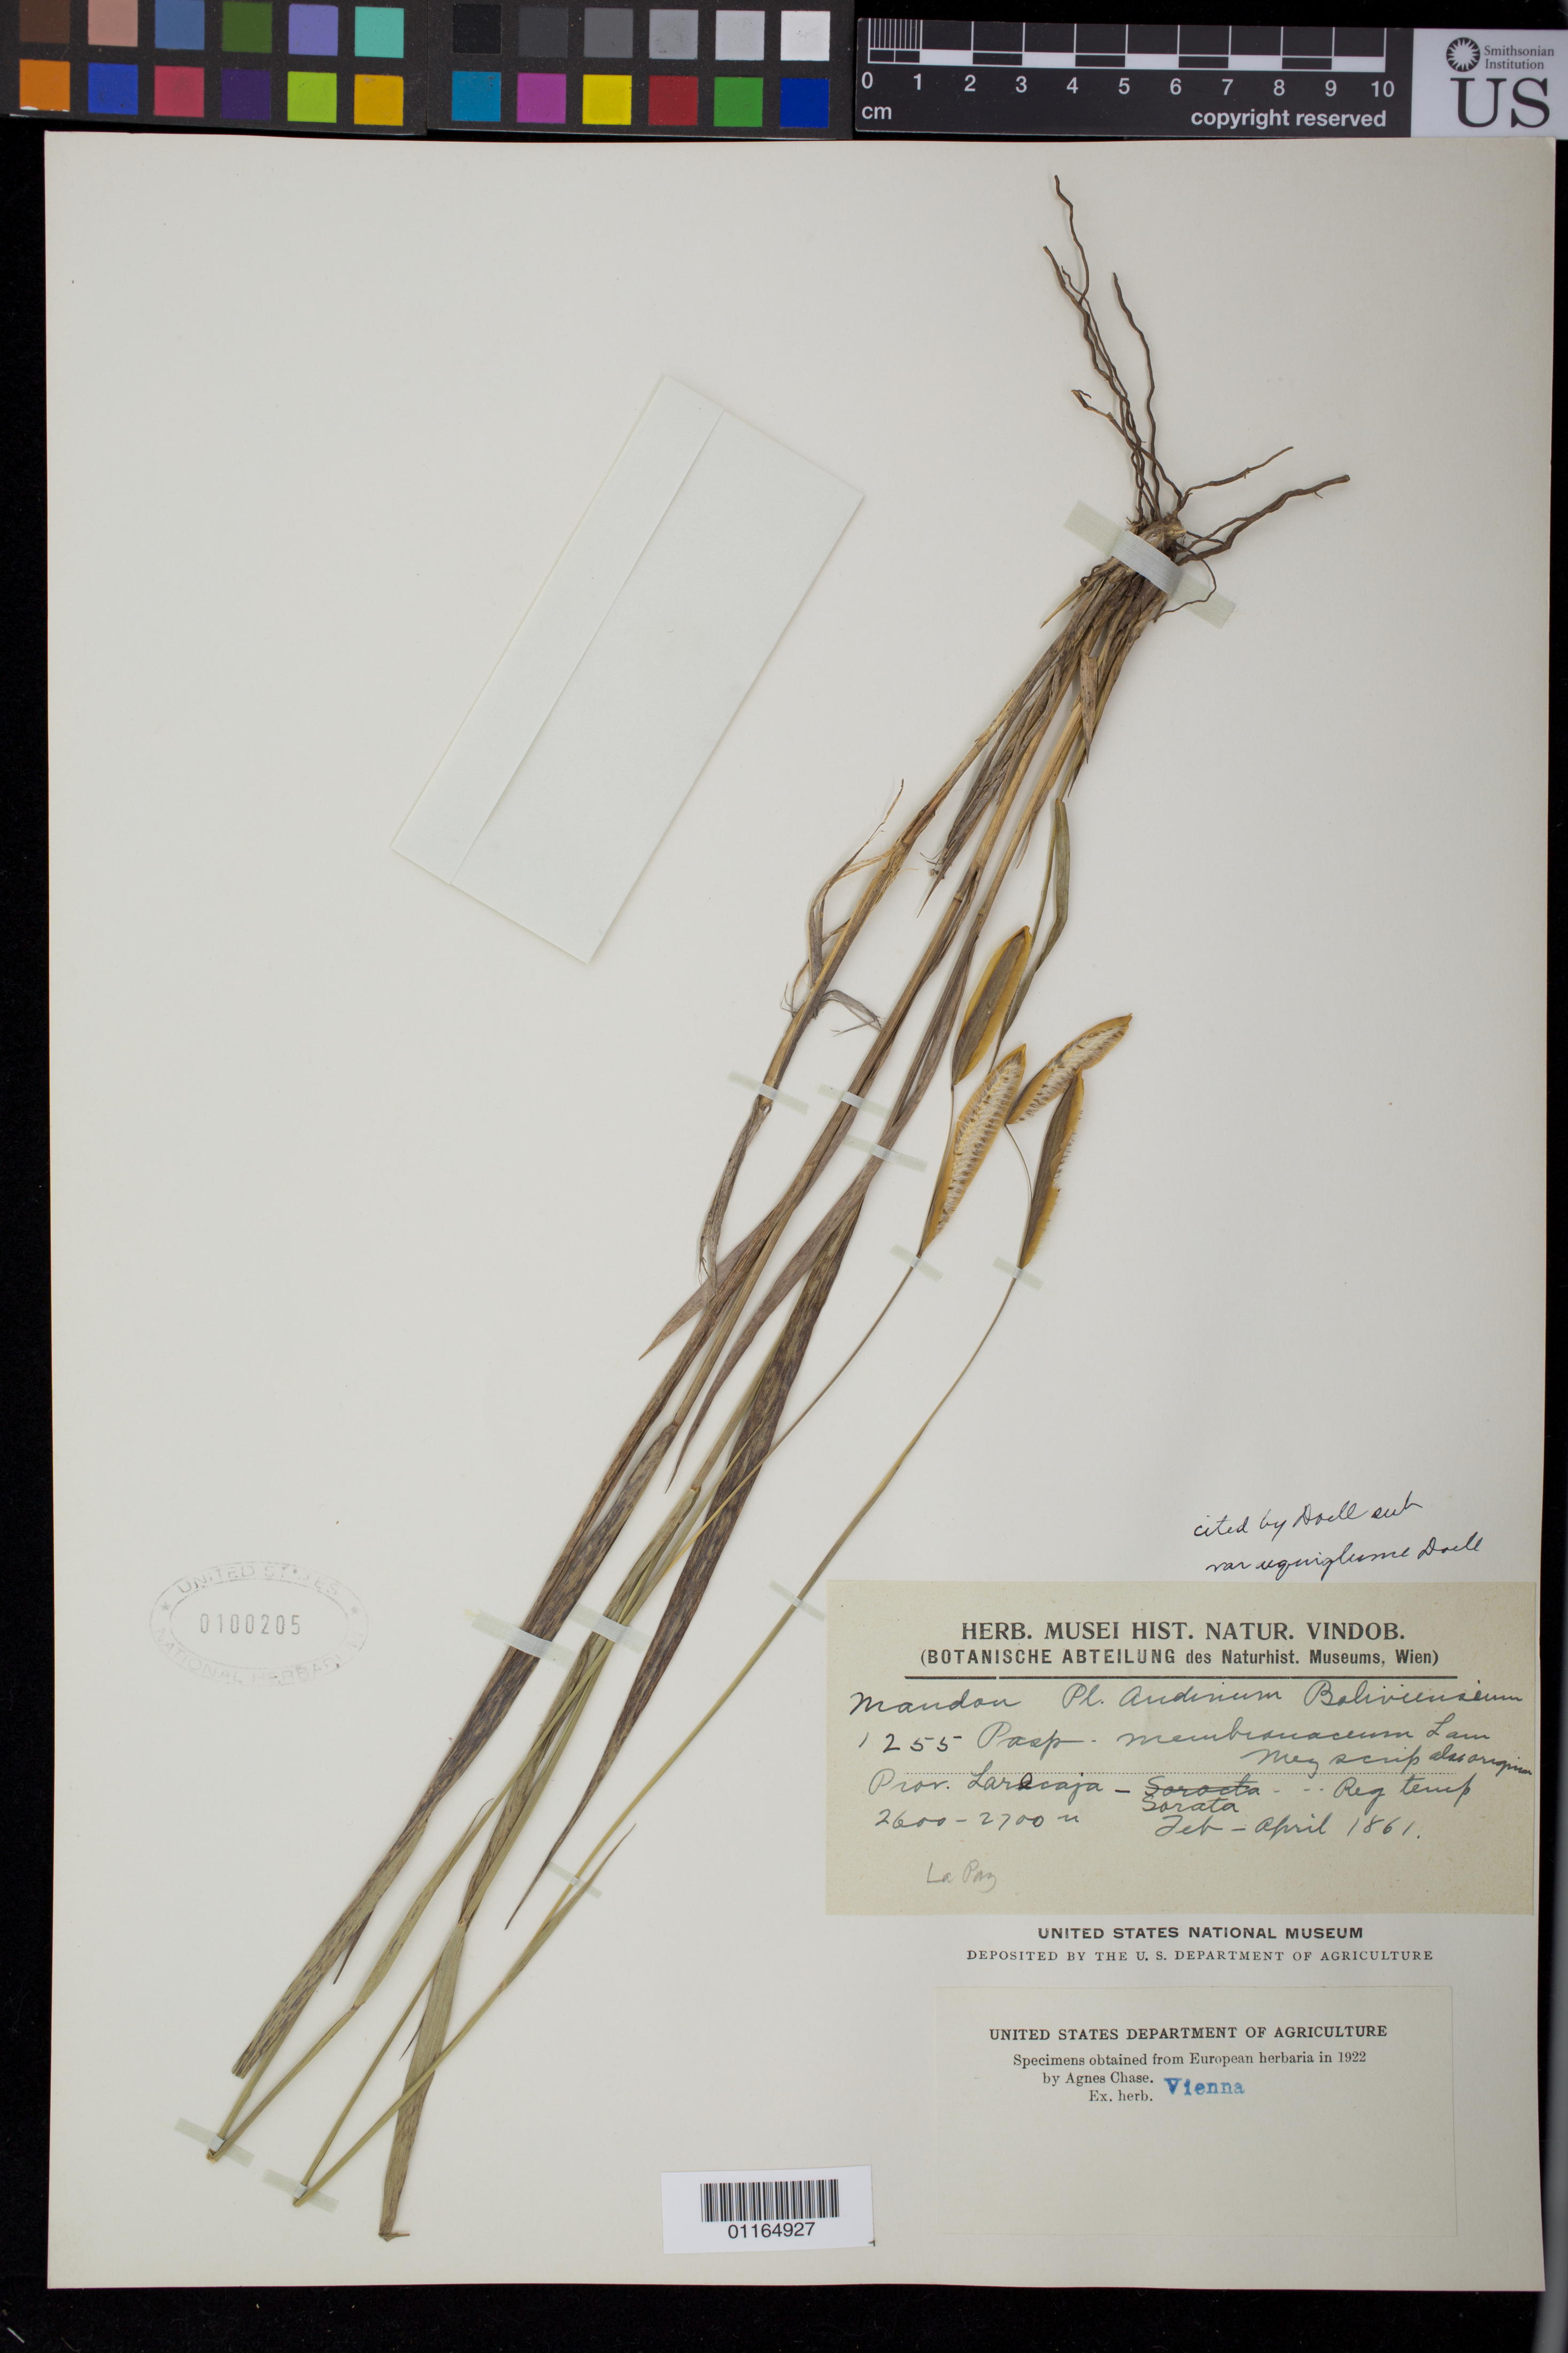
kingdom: Plantae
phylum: Tracheophyta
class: Liliopsida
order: Poales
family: Poaceae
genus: Paspalum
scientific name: Paspalum membranaceum Lam., nom. illeg.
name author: Lam.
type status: Isolectotype; Isosyntype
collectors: G. Mandon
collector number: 1255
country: Bolivia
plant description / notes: ex herb Vienna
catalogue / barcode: US 100205